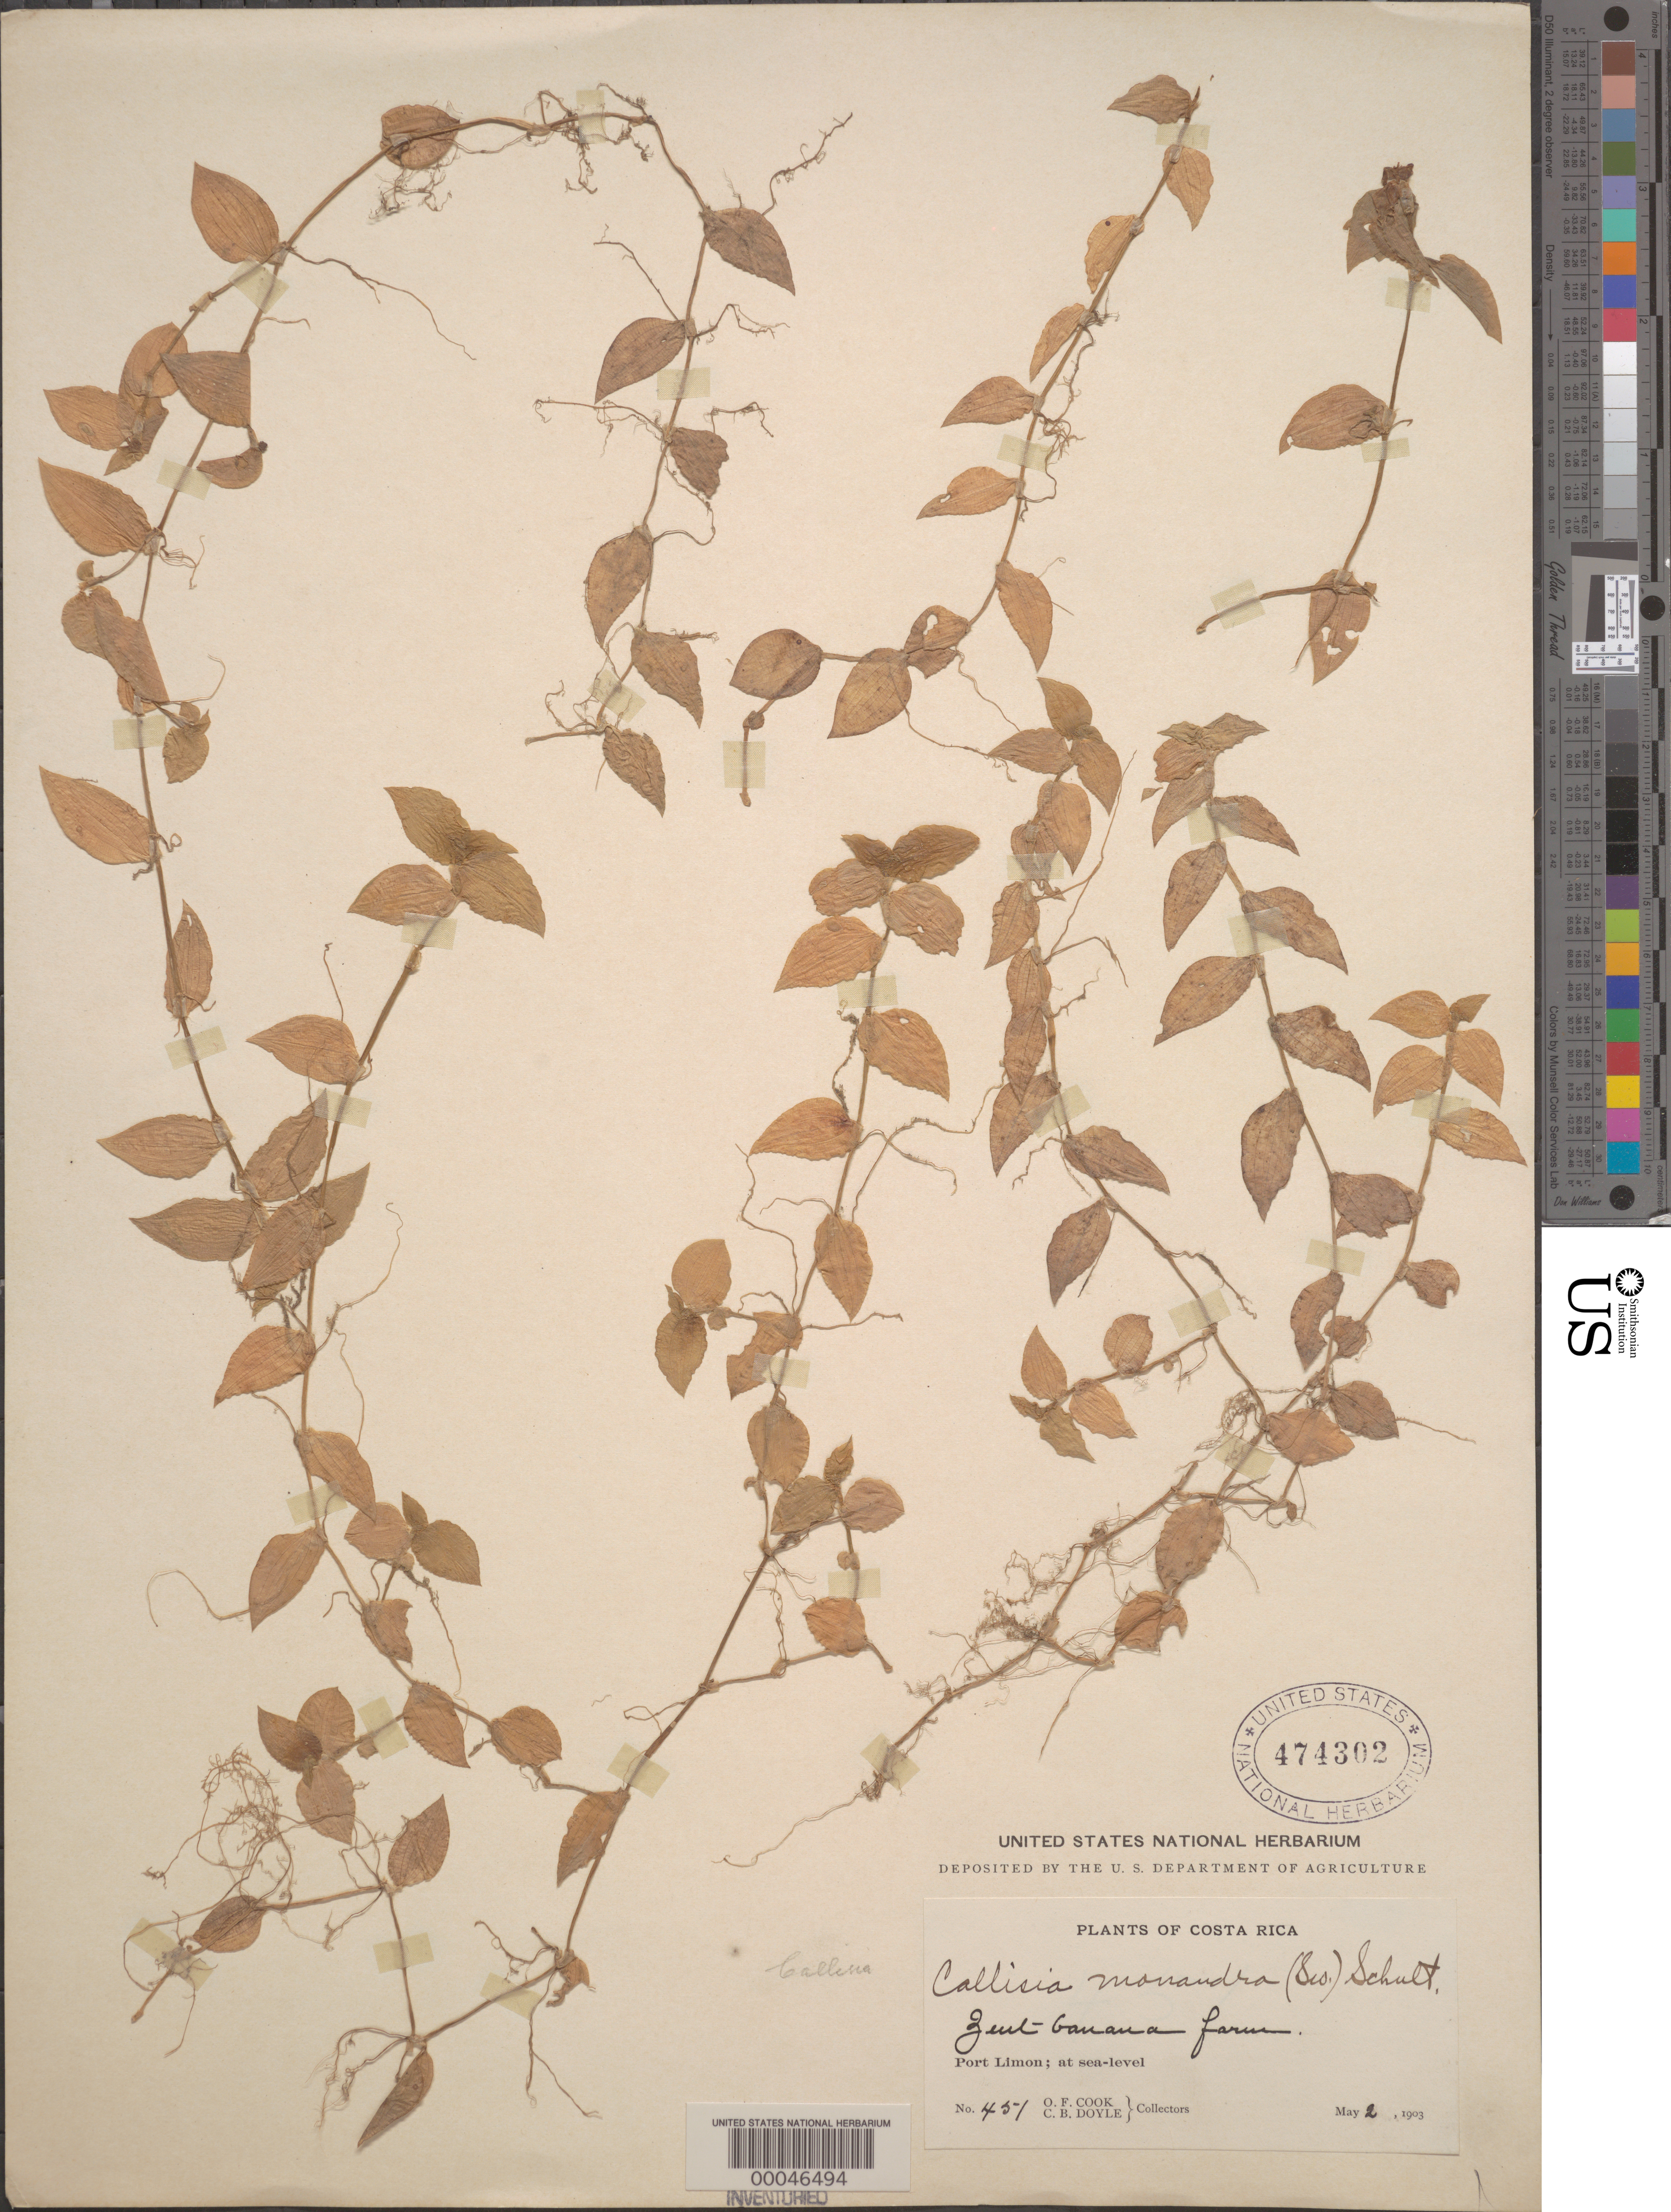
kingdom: Plantae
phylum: Tracheophyta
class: Liliopsida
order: Commelinales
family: Commelinaceae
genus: Callisia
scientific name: Callisia sp.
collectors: O. F. Cook & C. Doyle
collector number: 451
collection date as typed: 02 May 1903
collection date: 1903-05-02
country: Costa Rica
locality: Port Limon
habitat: Banana farm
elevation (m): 1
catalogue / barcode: US 474302